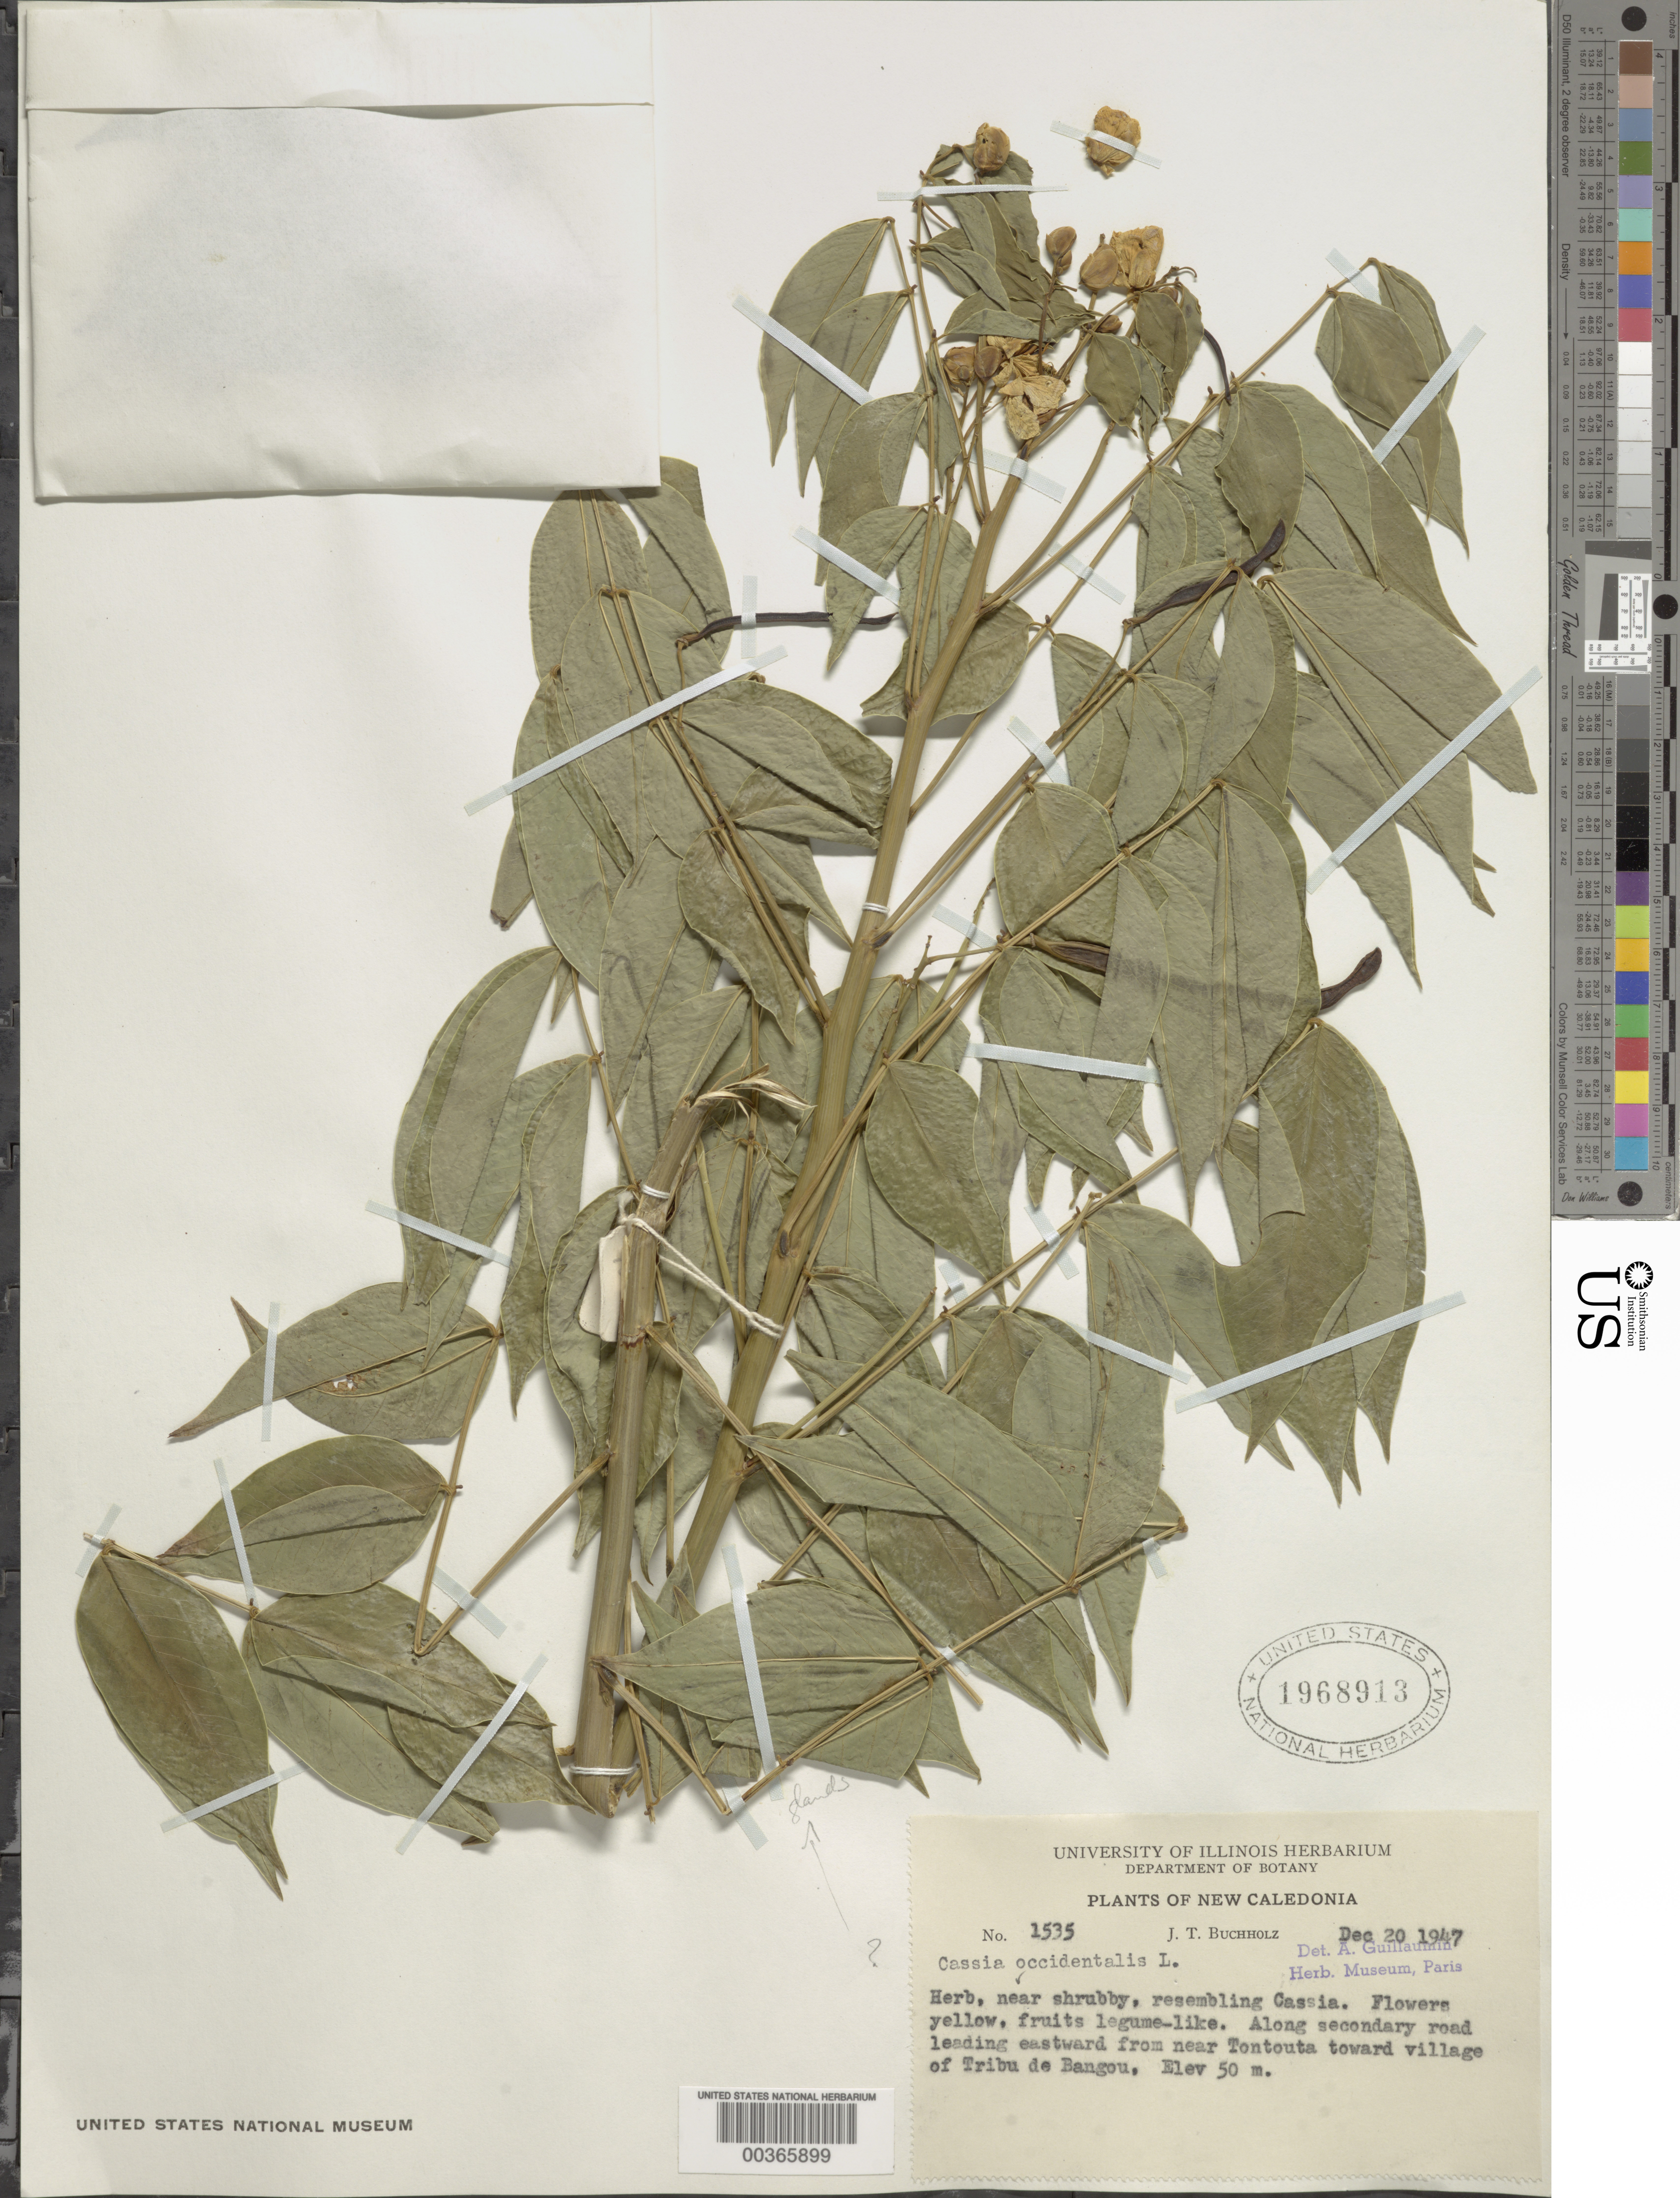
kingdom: Plantae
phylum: Tracheophyta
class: Magnoliopsida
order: Fabales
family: Fabaceae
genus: Senna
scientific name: Senna occidentalis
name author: (L.) Link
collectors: J. T. Buchholz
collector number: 1535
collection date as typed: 20 Dec 1947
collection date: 1947-12-20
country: New Caledonia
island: New Caledonia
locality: Along secondary road leading eastward from near tontouta toward village of tribu de bangou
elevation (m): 50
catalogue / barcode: US 1968913